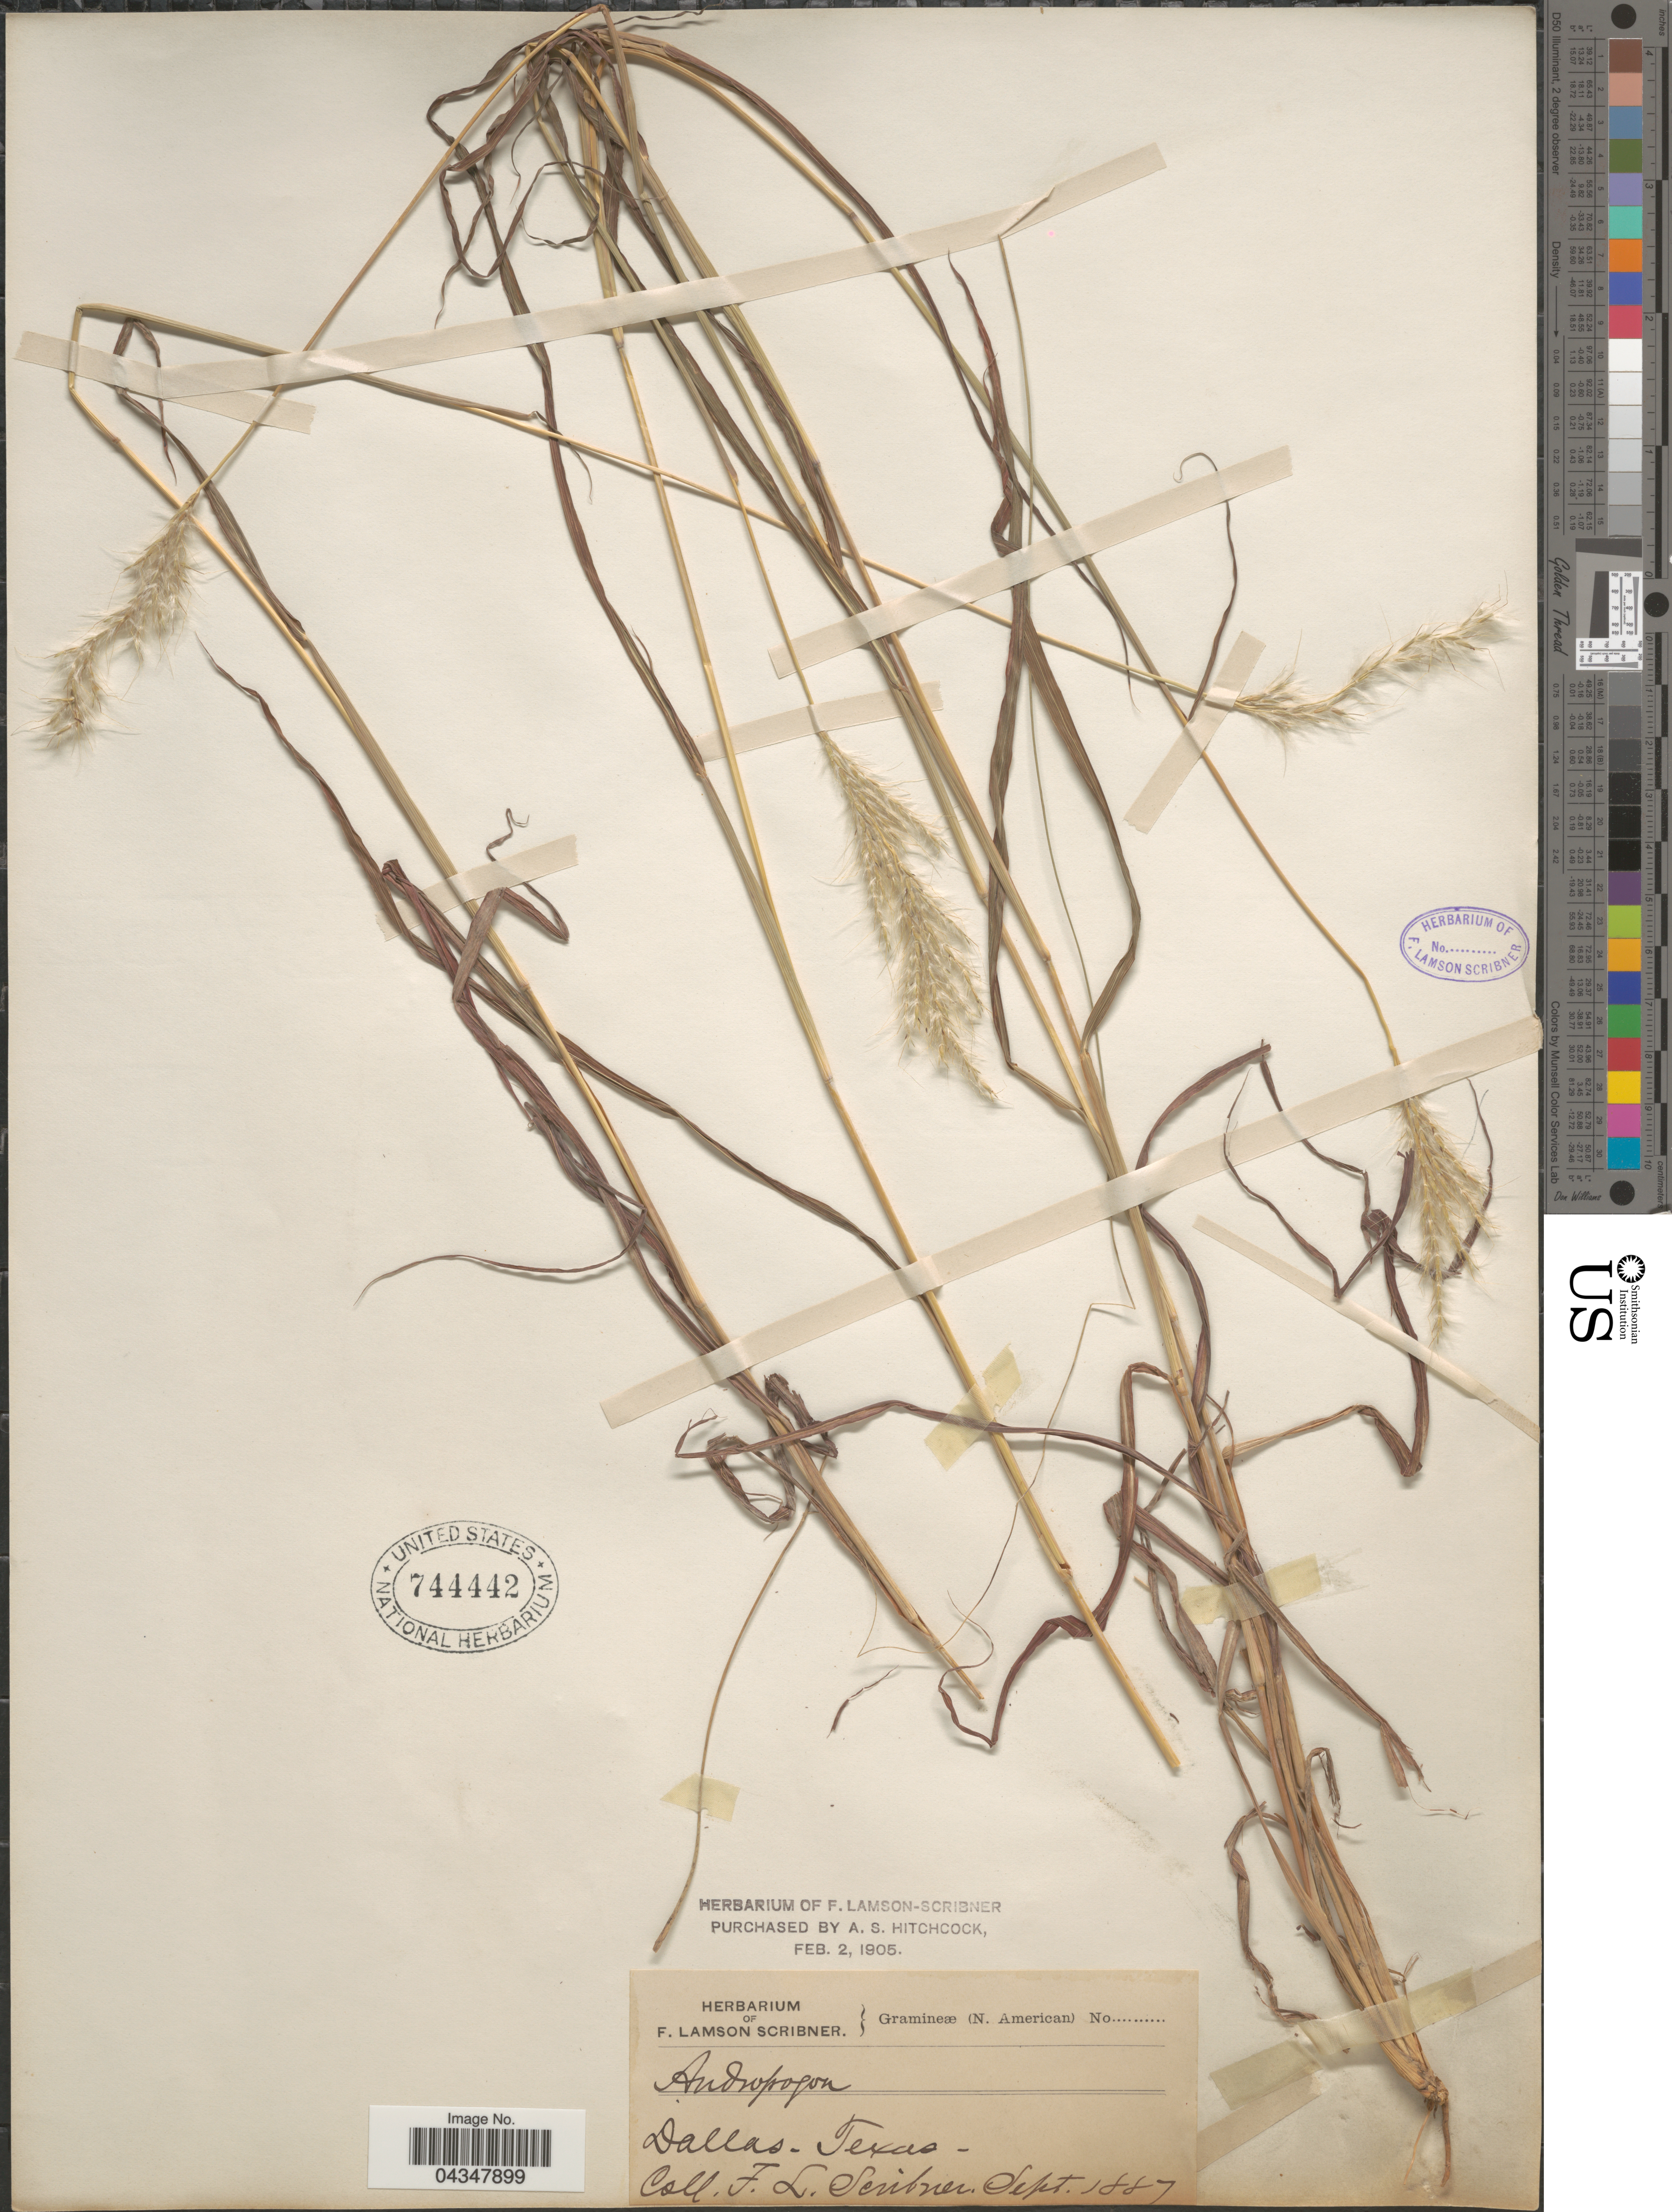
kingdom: Plantae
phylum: Tracheophyta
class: Liliopsida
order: Poales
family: Poaceae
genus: Bothriochloa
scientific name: Bothriochloa saccharoides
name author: (Sw.) Rydb.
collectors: F. L. Scribner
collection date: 1887-09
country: United States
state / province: Texas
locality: Dallas.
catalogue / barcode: US 744442